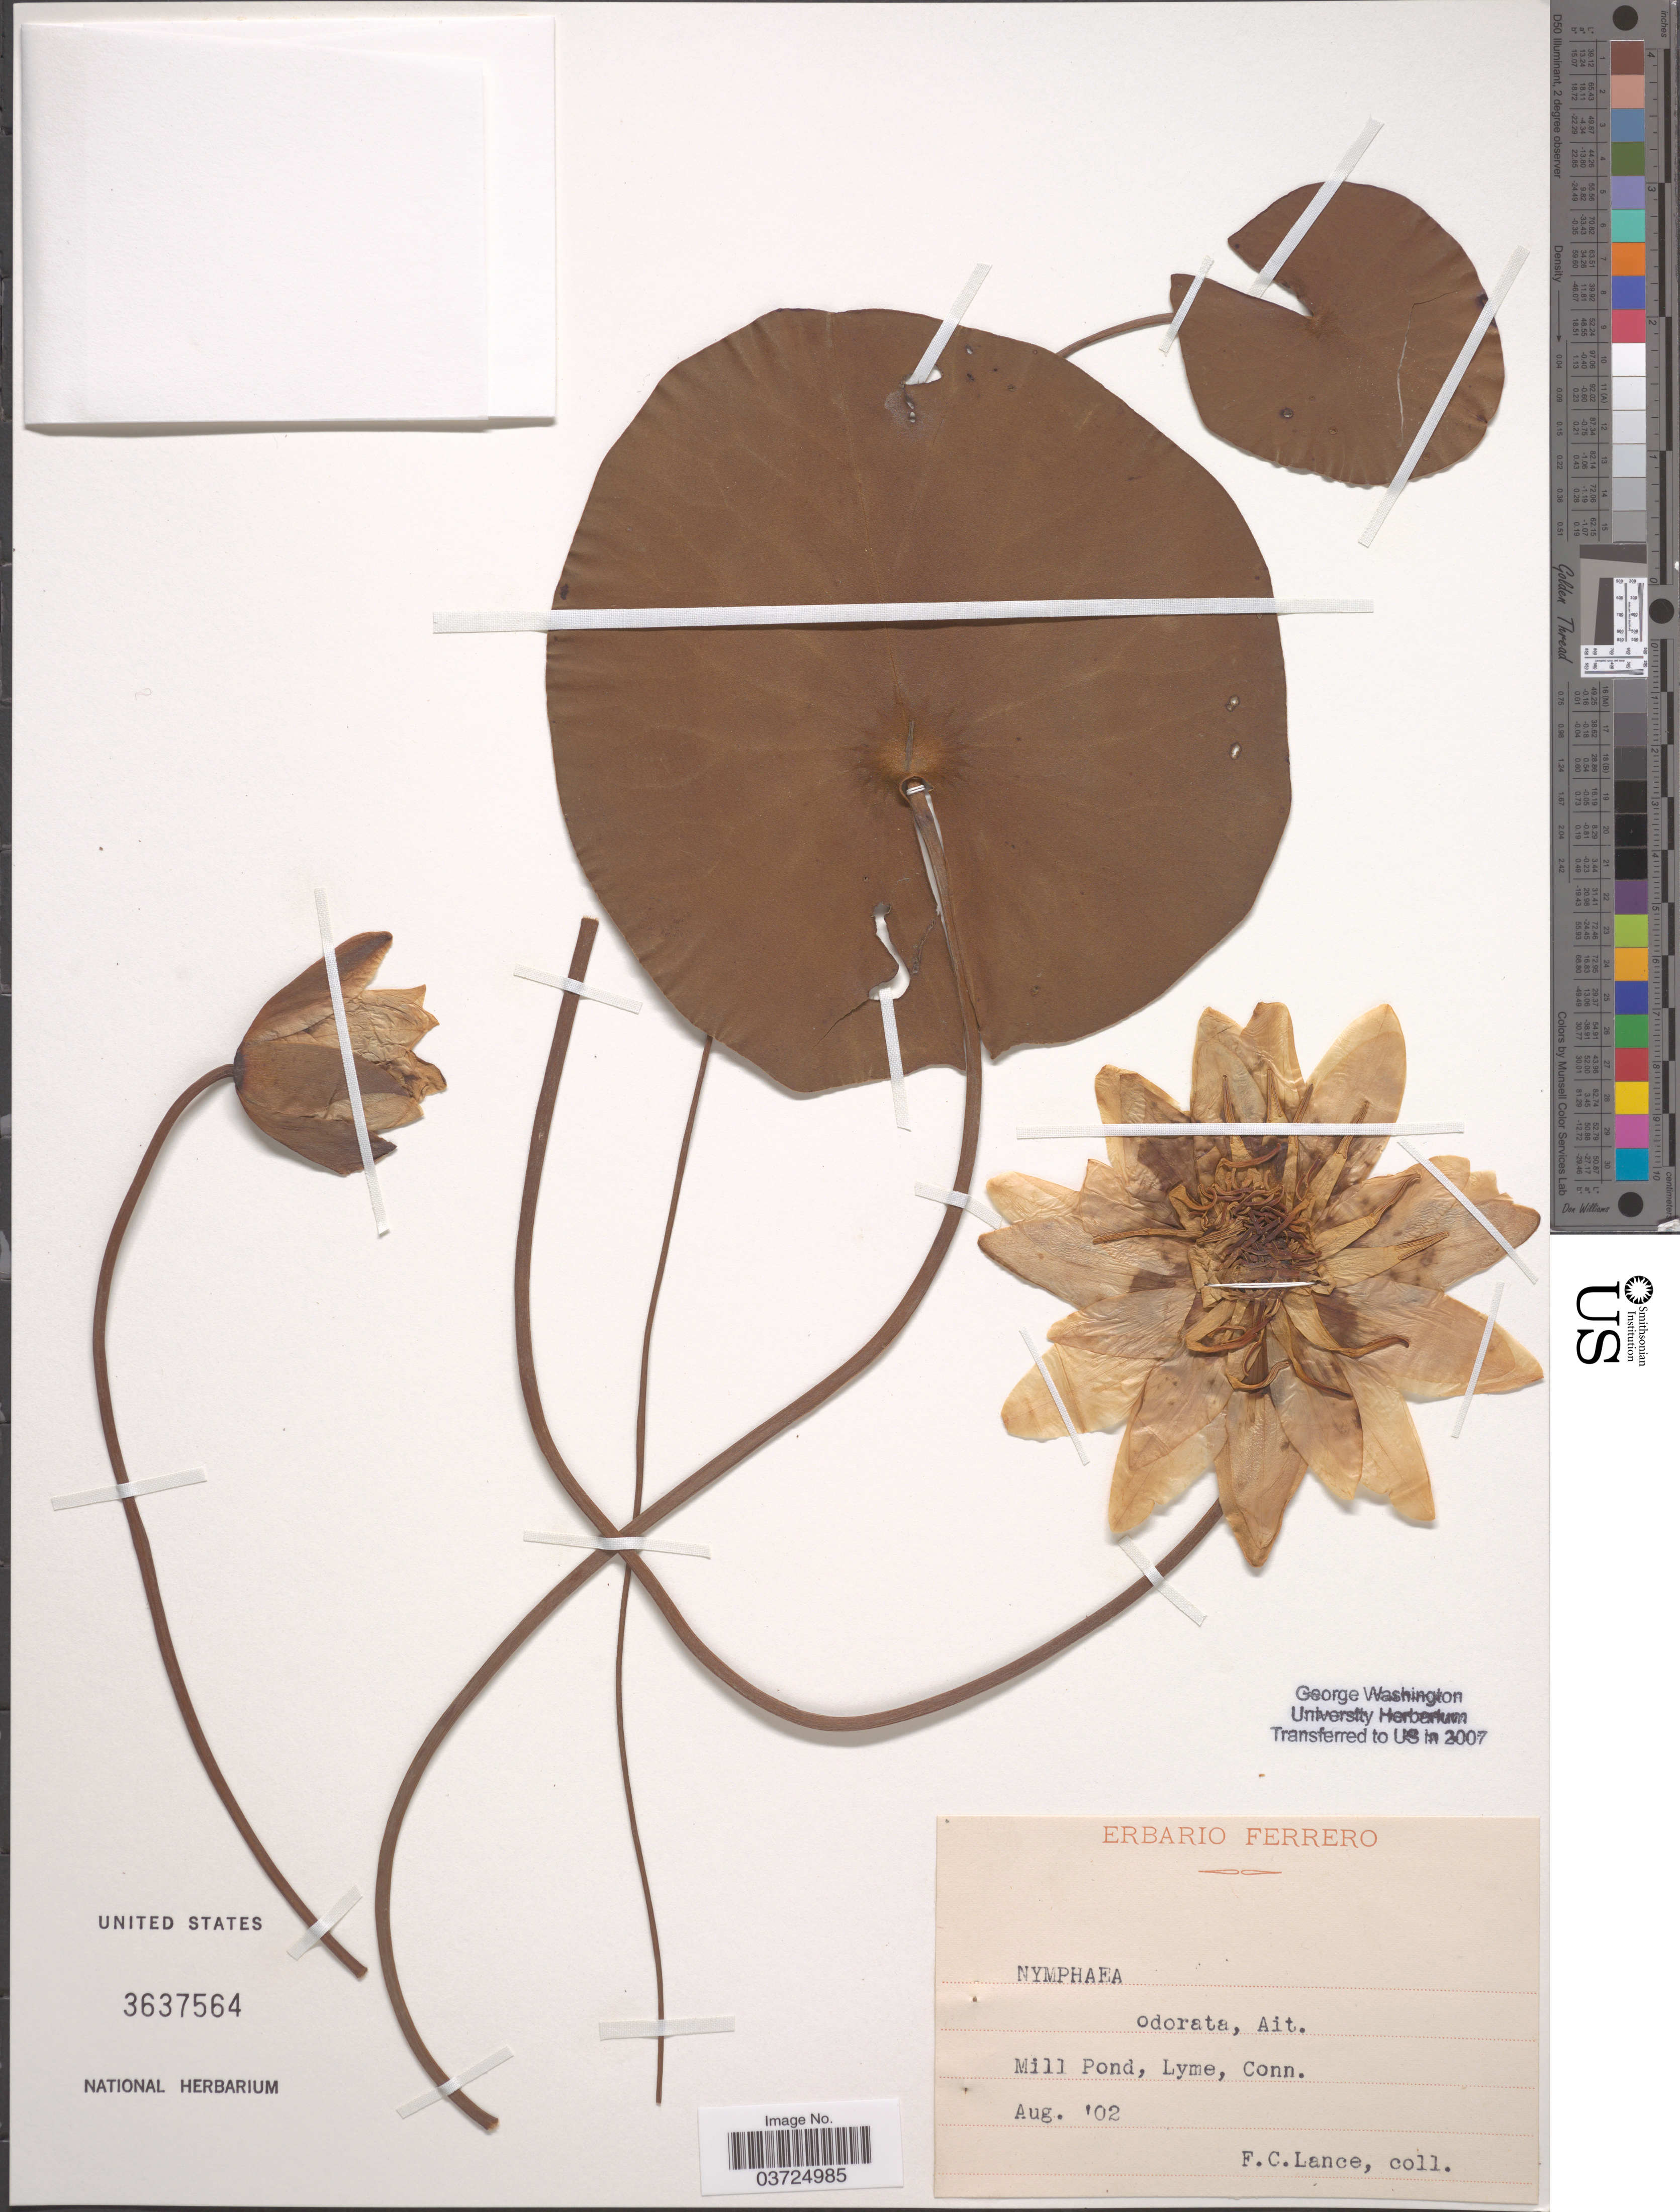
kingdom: Plantae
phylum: Tracheophyta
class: Magnoliopsida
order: Nymphaeales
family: Nymphaeaceae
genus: Nymphaea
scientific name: Nymphaea odorata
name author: Aiton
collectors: F. Lance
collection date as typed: Transcribed d/m/y: /8/2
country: United States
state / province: Connecticut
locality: Mill Pond, Lyme.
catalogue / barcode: US 3637564